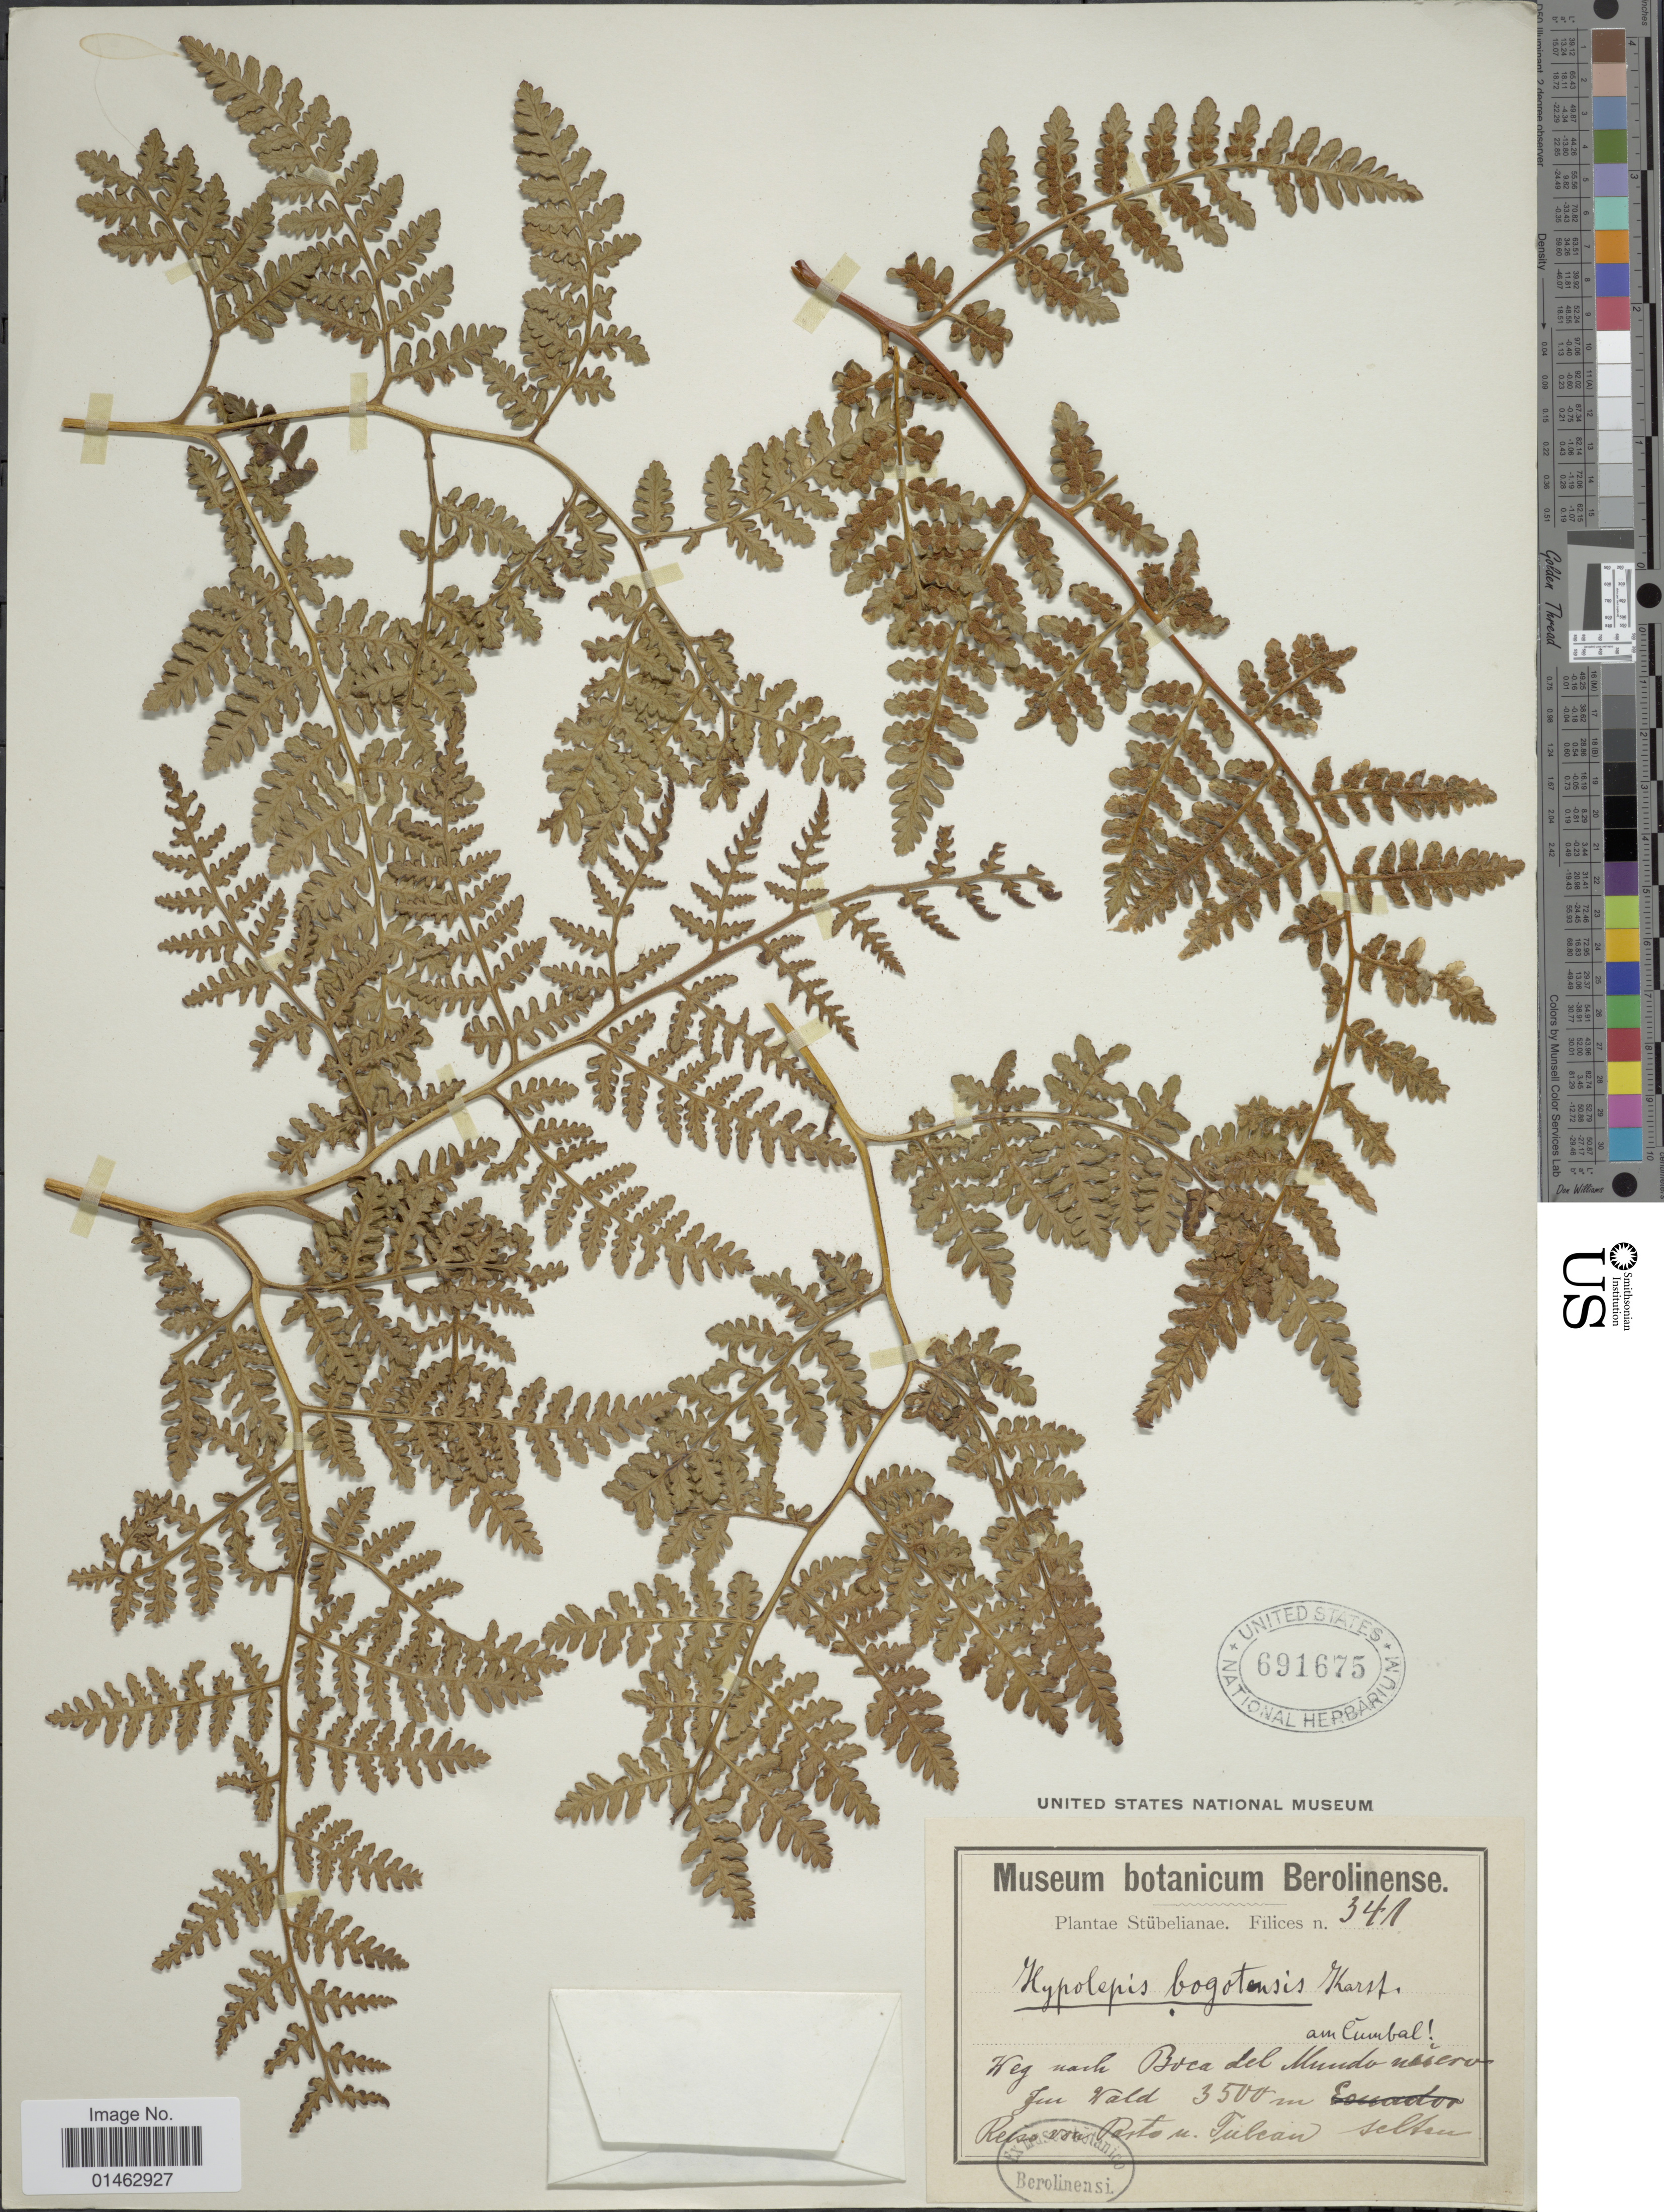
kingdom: Plantae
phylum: Tracheophyta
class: Polypodiopsida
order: Polypodiales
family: Dennstaedtiaceae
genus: Hypolepis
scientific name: Hypolepis bogotensis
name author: H. Karst.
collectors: ex Museo Botanico Berolinensi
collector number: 341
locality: Weg nach Boca del Mundo [illegible text], Im Wald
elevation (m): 3500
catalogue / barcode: US 691675